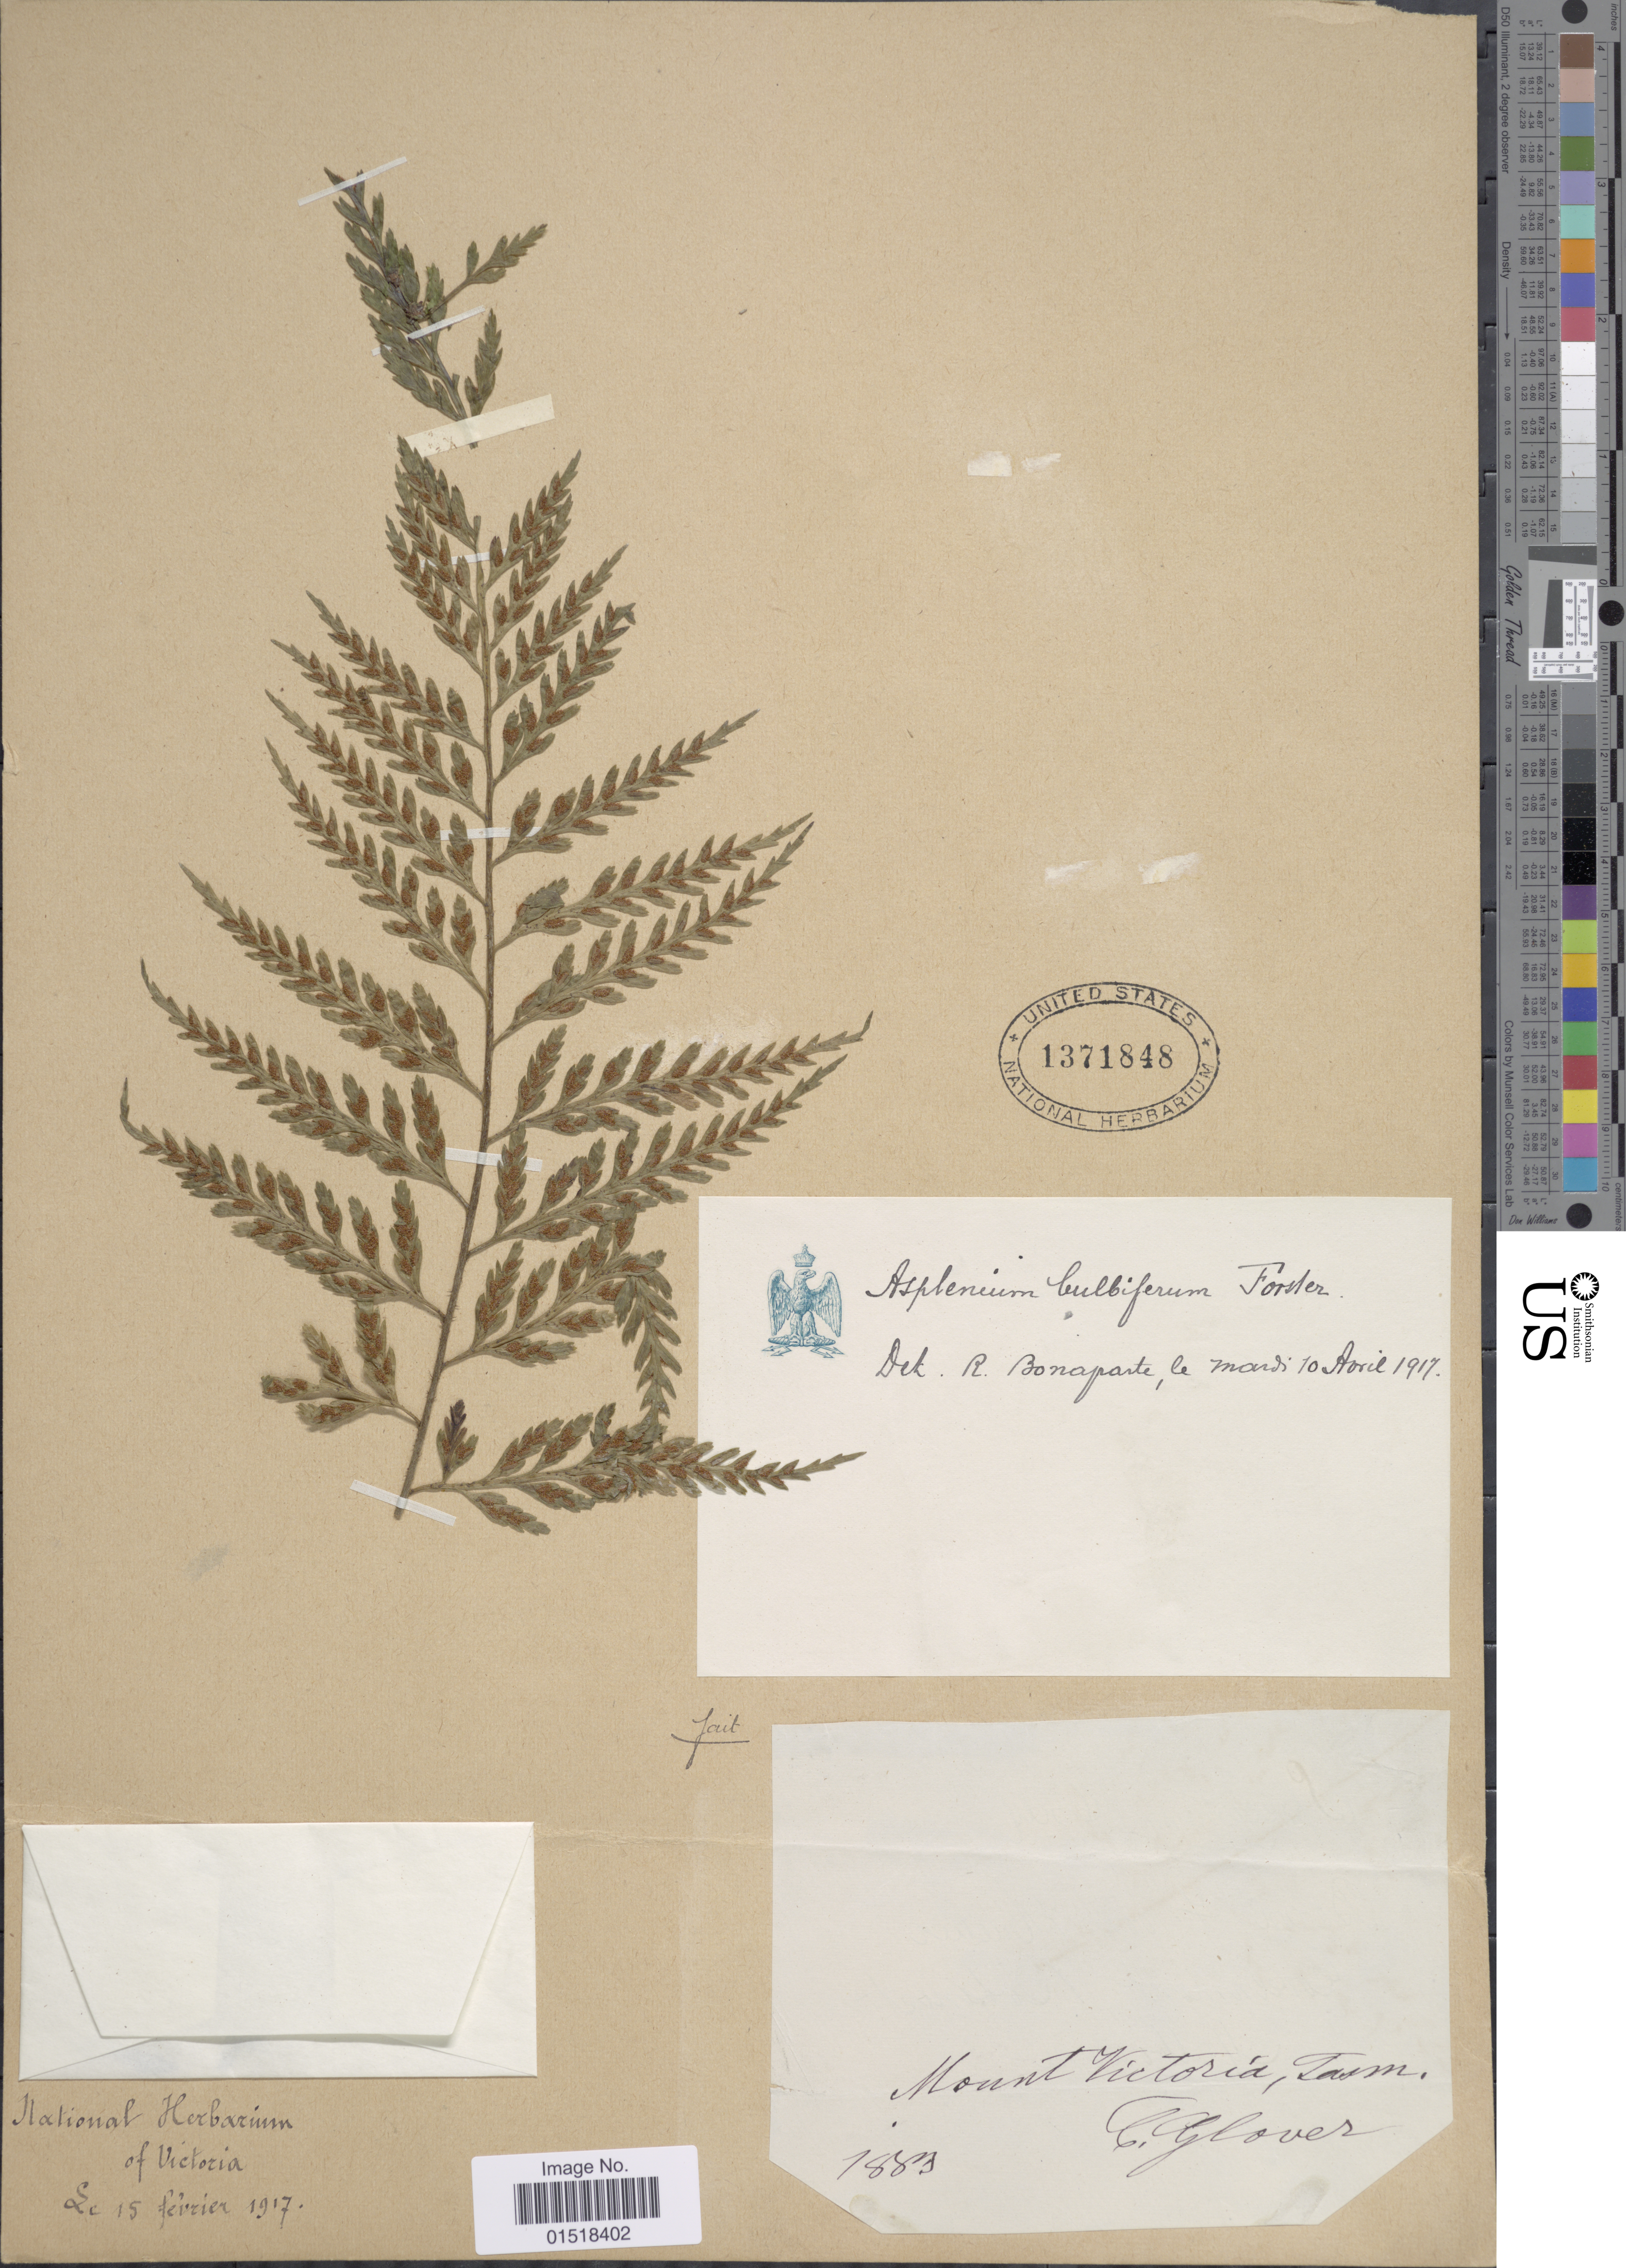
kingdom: Plantae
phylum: Tracheophyta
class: Polypodiopsida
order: Polypodiales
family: Aspleniaceae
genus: Asplenium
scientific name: Asplenium bulbiferum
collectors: C. Glover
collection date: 1883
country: Australia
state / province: Tasmania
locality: Mount Victoria.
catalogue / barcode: US 1371848